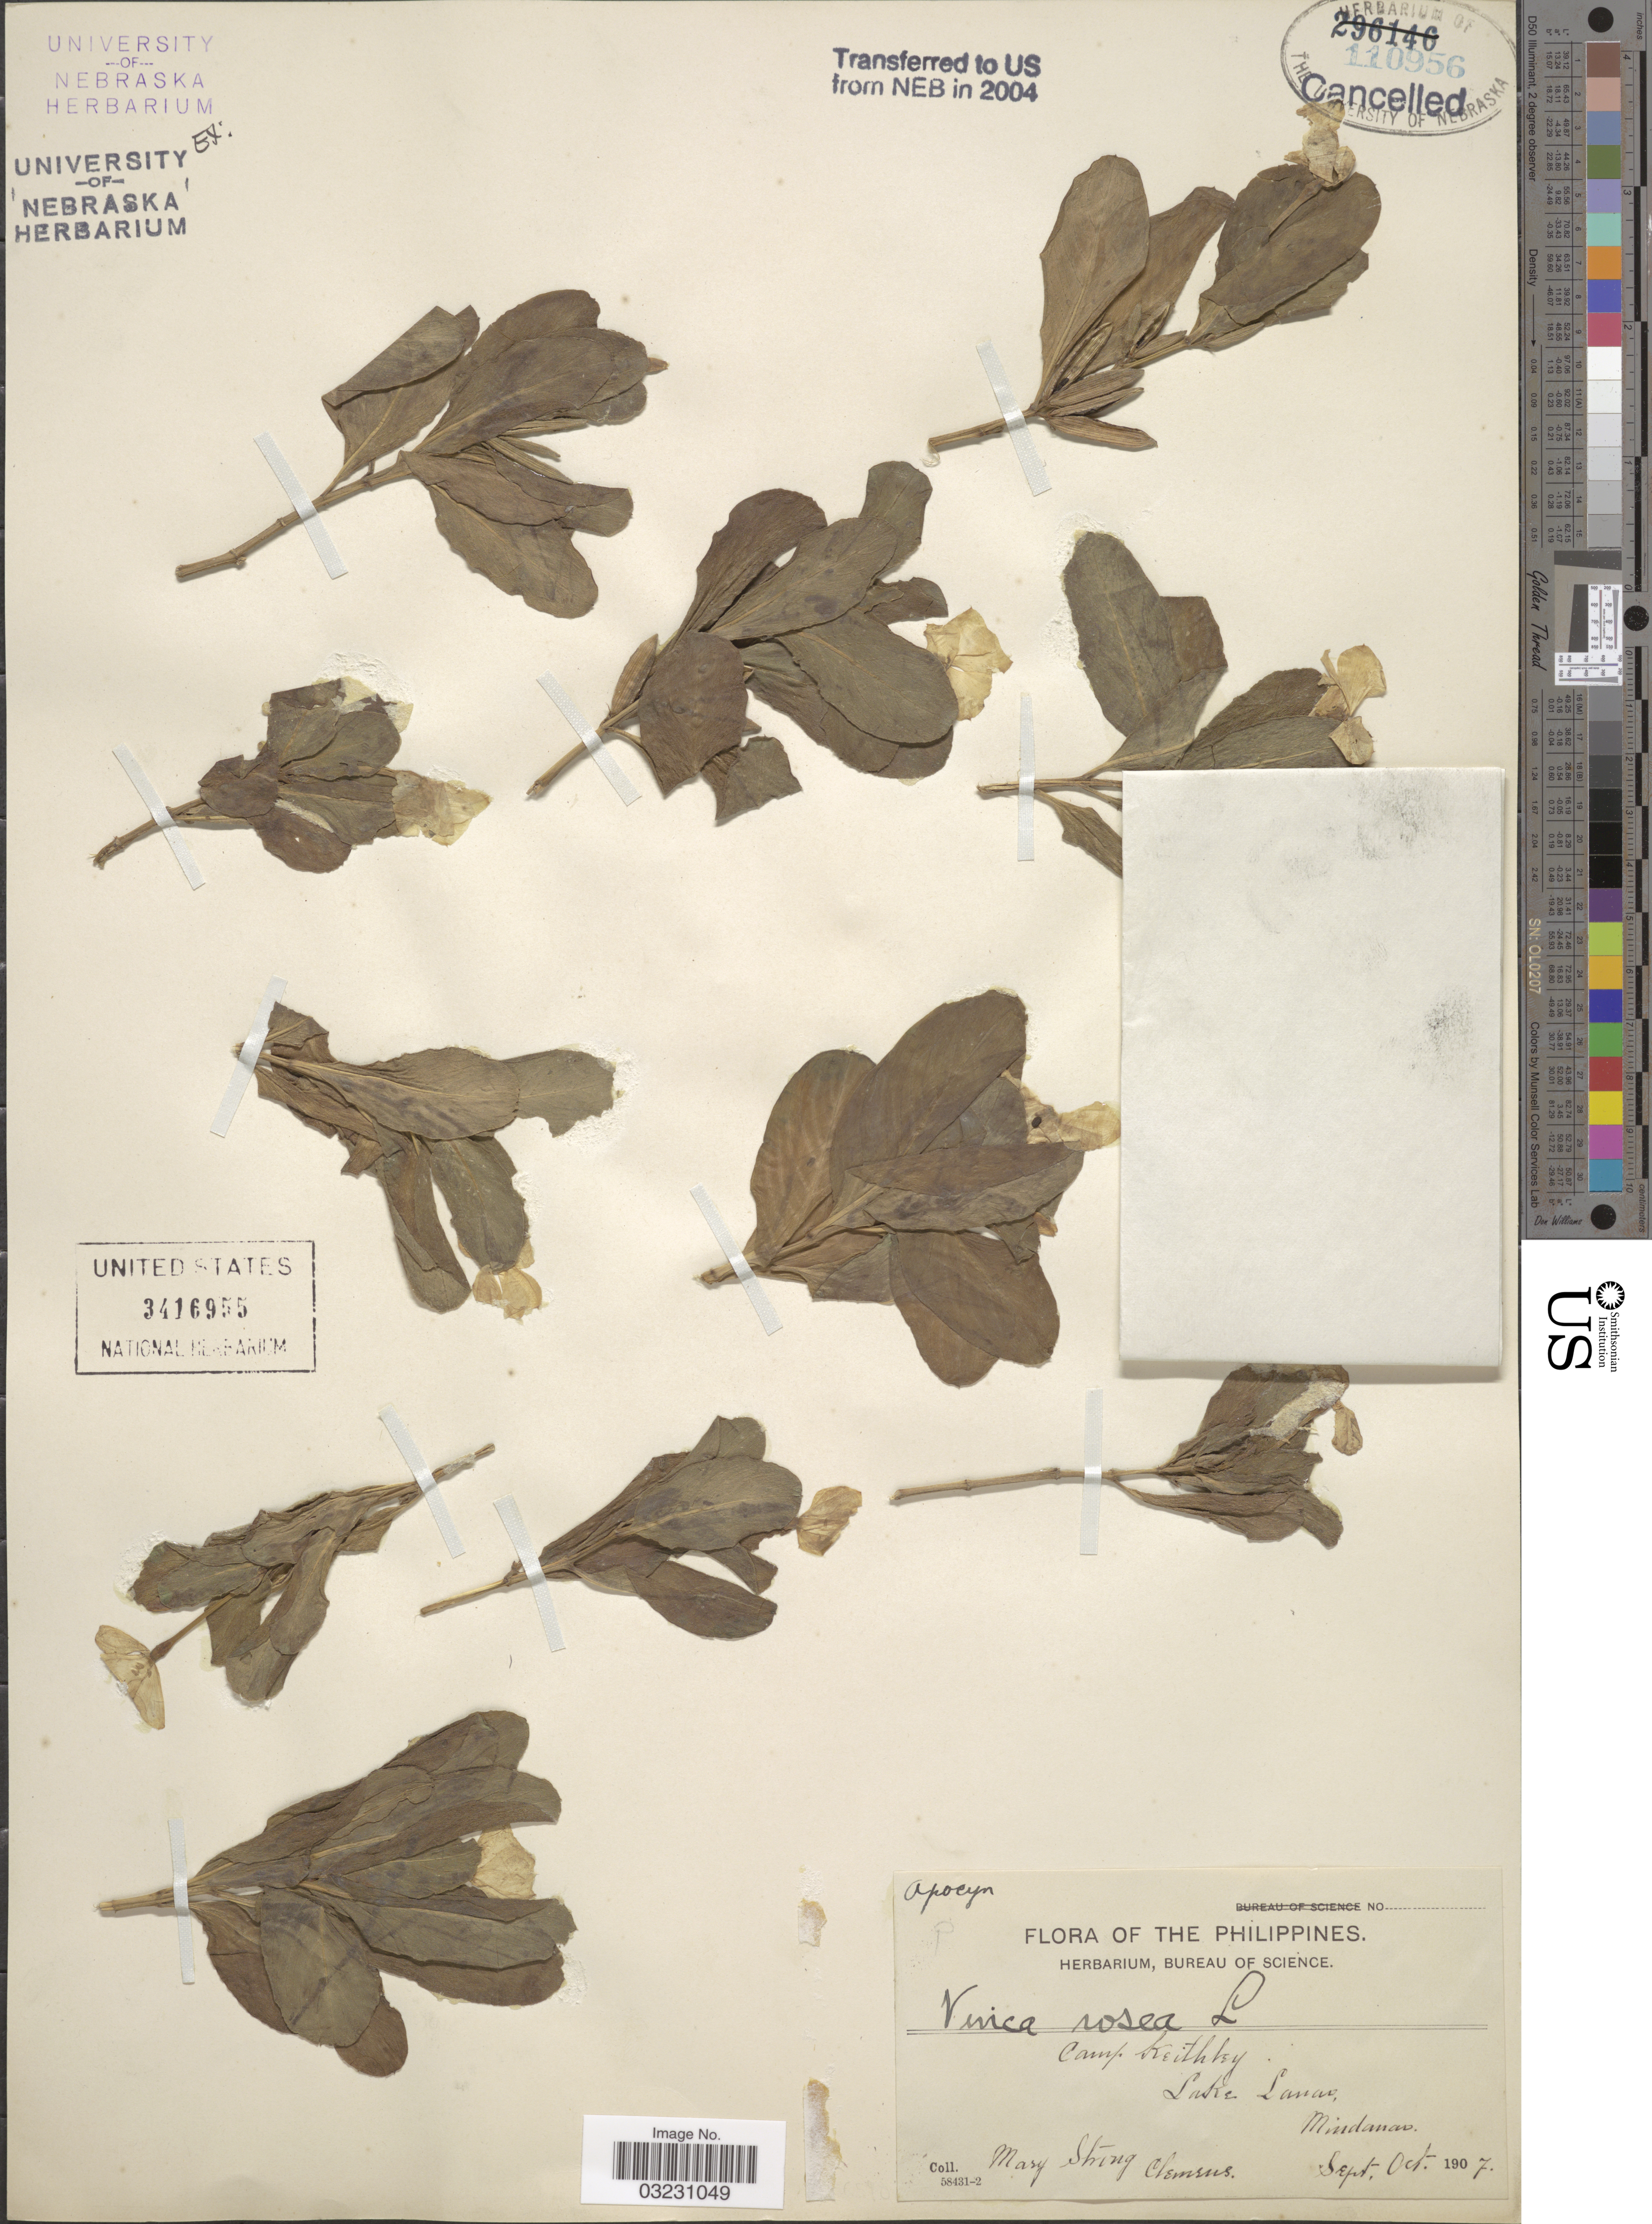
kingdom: Plantae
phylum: Tracheophyta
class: Magnoliopsida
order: Gentianales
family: Apocynaceae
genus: Catharanthus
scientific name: Catharanthus roseus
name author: (L.) G. Don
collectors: M. S. Clemens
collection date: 1907-09/1907-10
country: Philippines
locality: Camp Keithley, Lake Lanao, Mindanao.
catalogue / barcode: US 3416955